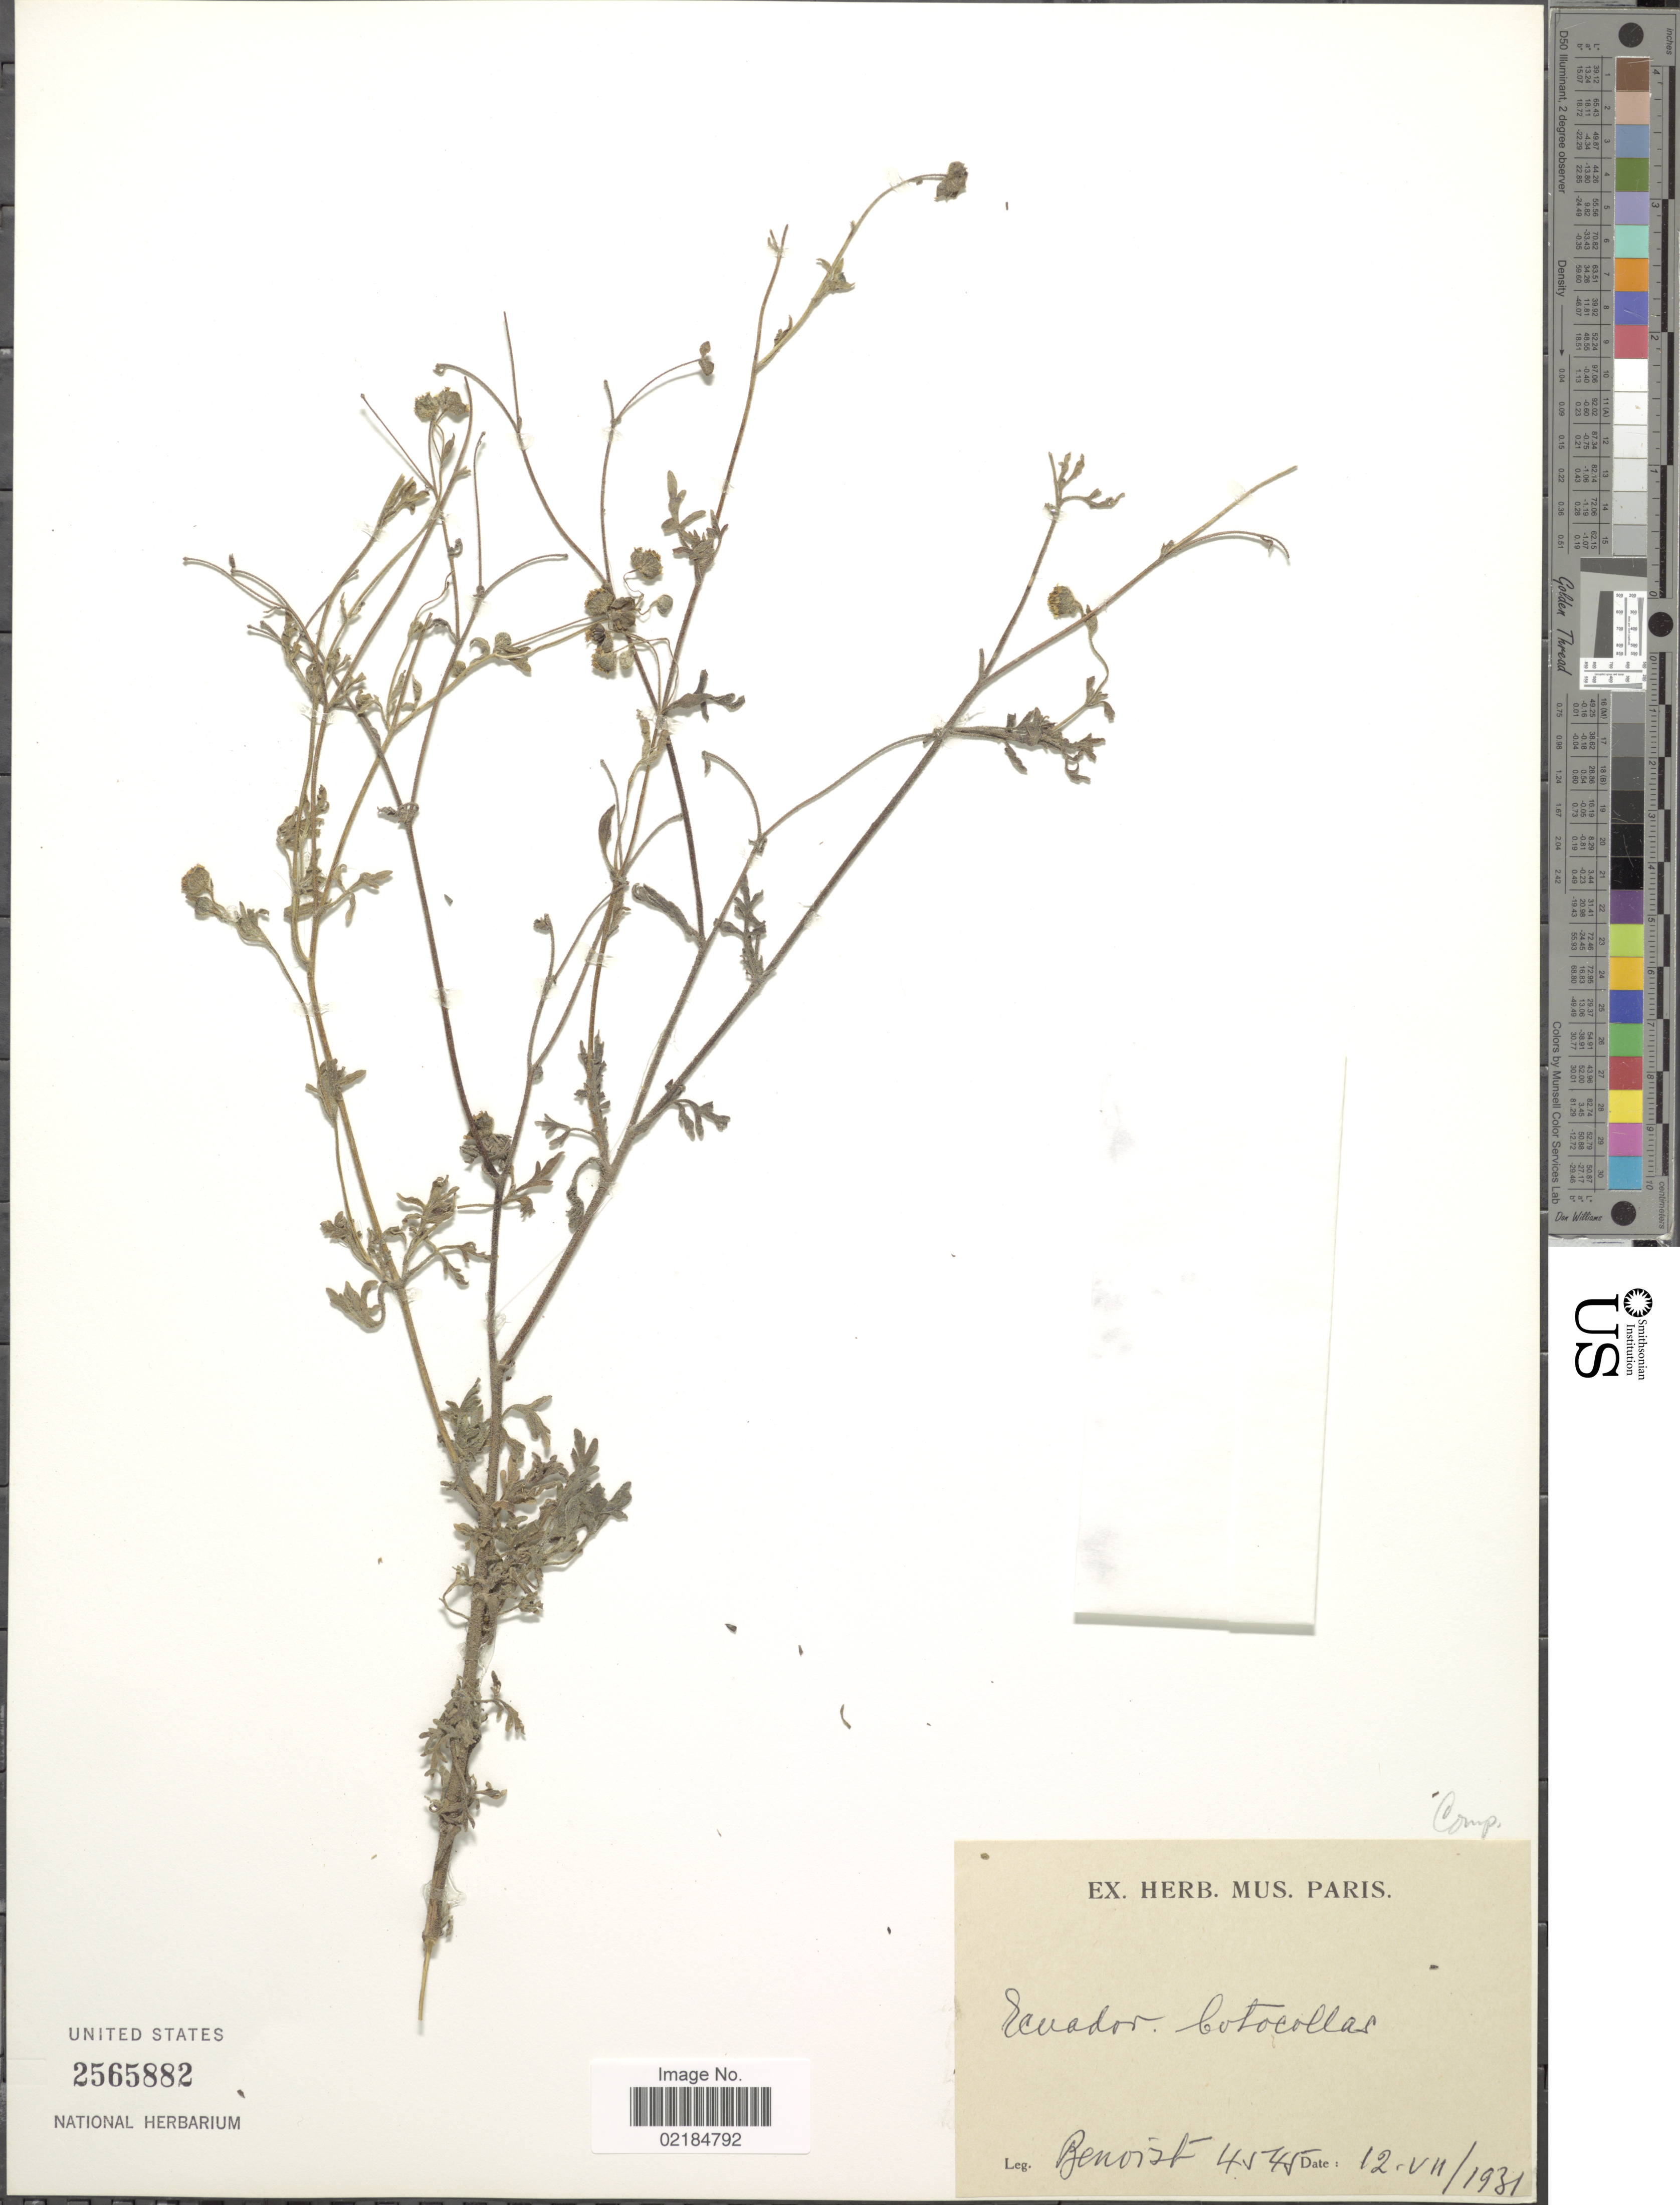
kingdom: Plantae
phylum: Tracheophyta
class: Magnoliopsida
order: Asterales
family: Asteraceae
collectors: R. Benoist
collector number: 4545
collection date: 1931-07-12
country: Ecuador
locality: Cotocallas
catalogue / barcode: US 2565882